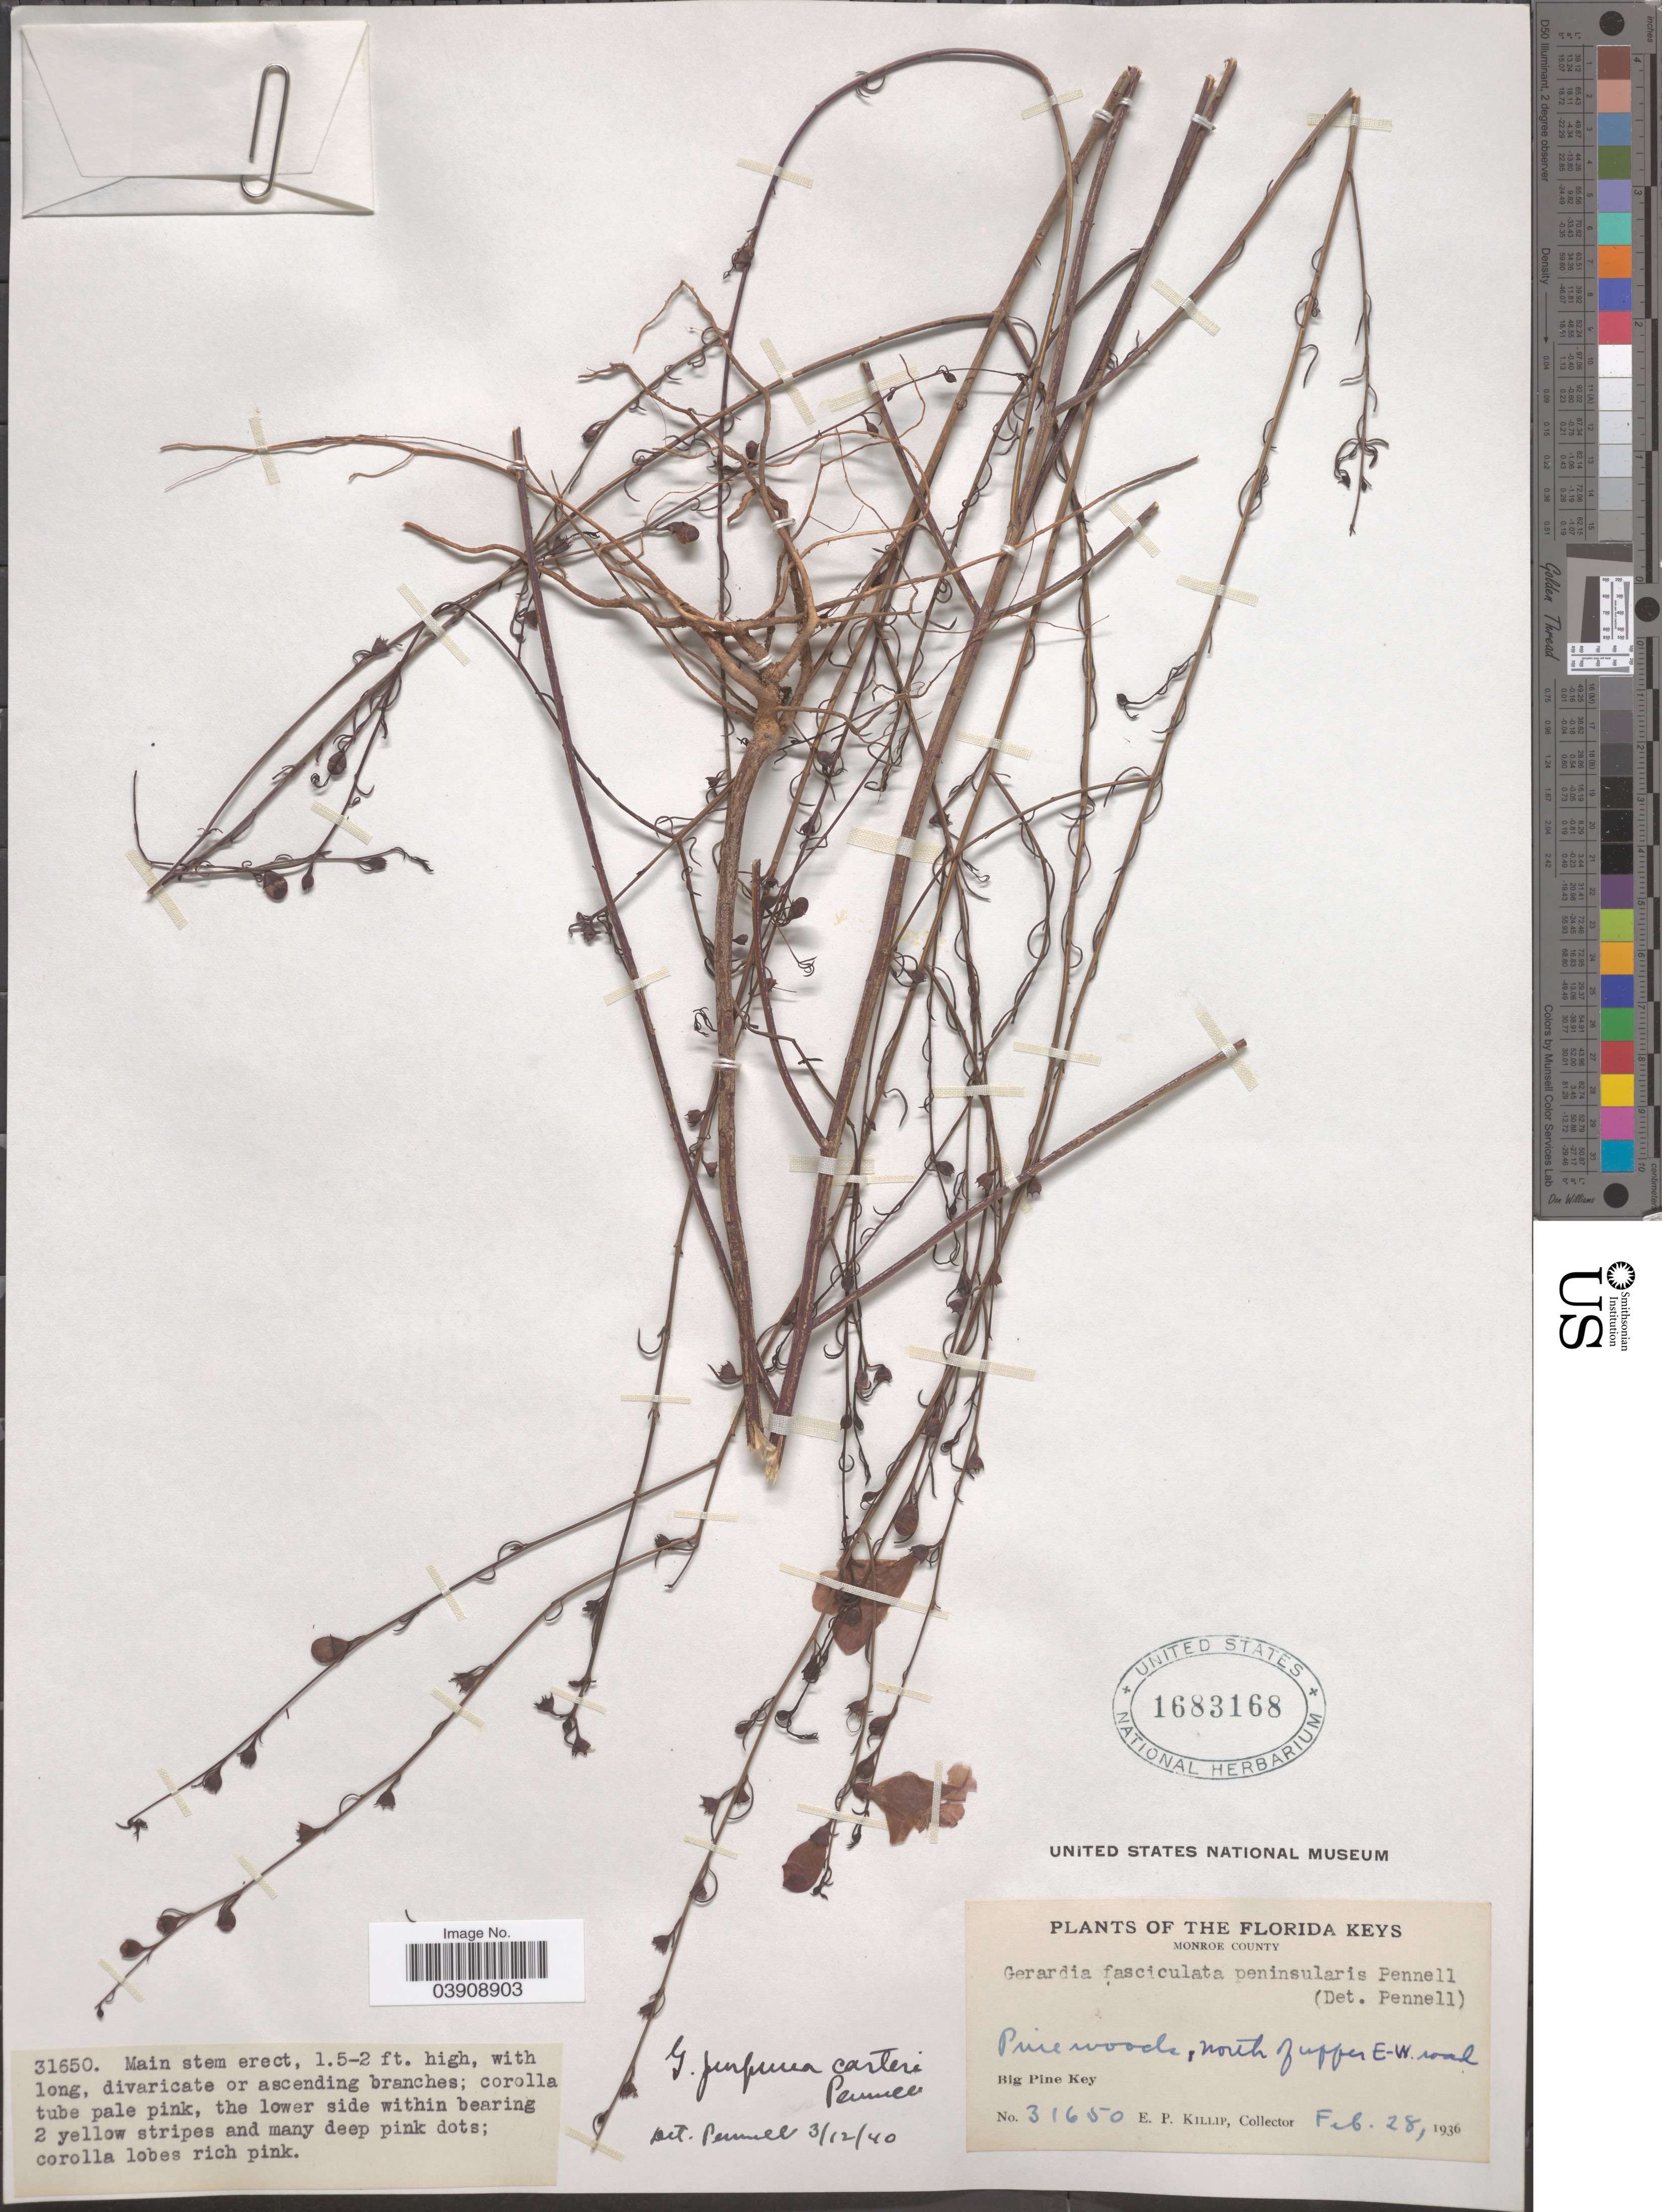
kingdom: Plantae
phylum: Tracheophyta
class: Magnoliopsida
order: Lamiales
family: Orobanchaceae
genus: Gerardia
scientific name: Gerardia purpurea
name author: L.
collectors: E. P. Killip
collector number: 31650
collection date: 1936-02-28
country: United States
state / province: Florida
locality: The Florida Keys. North of Upper E-W road. Monroe County. Big Pine Key.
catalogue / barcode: US 1683168